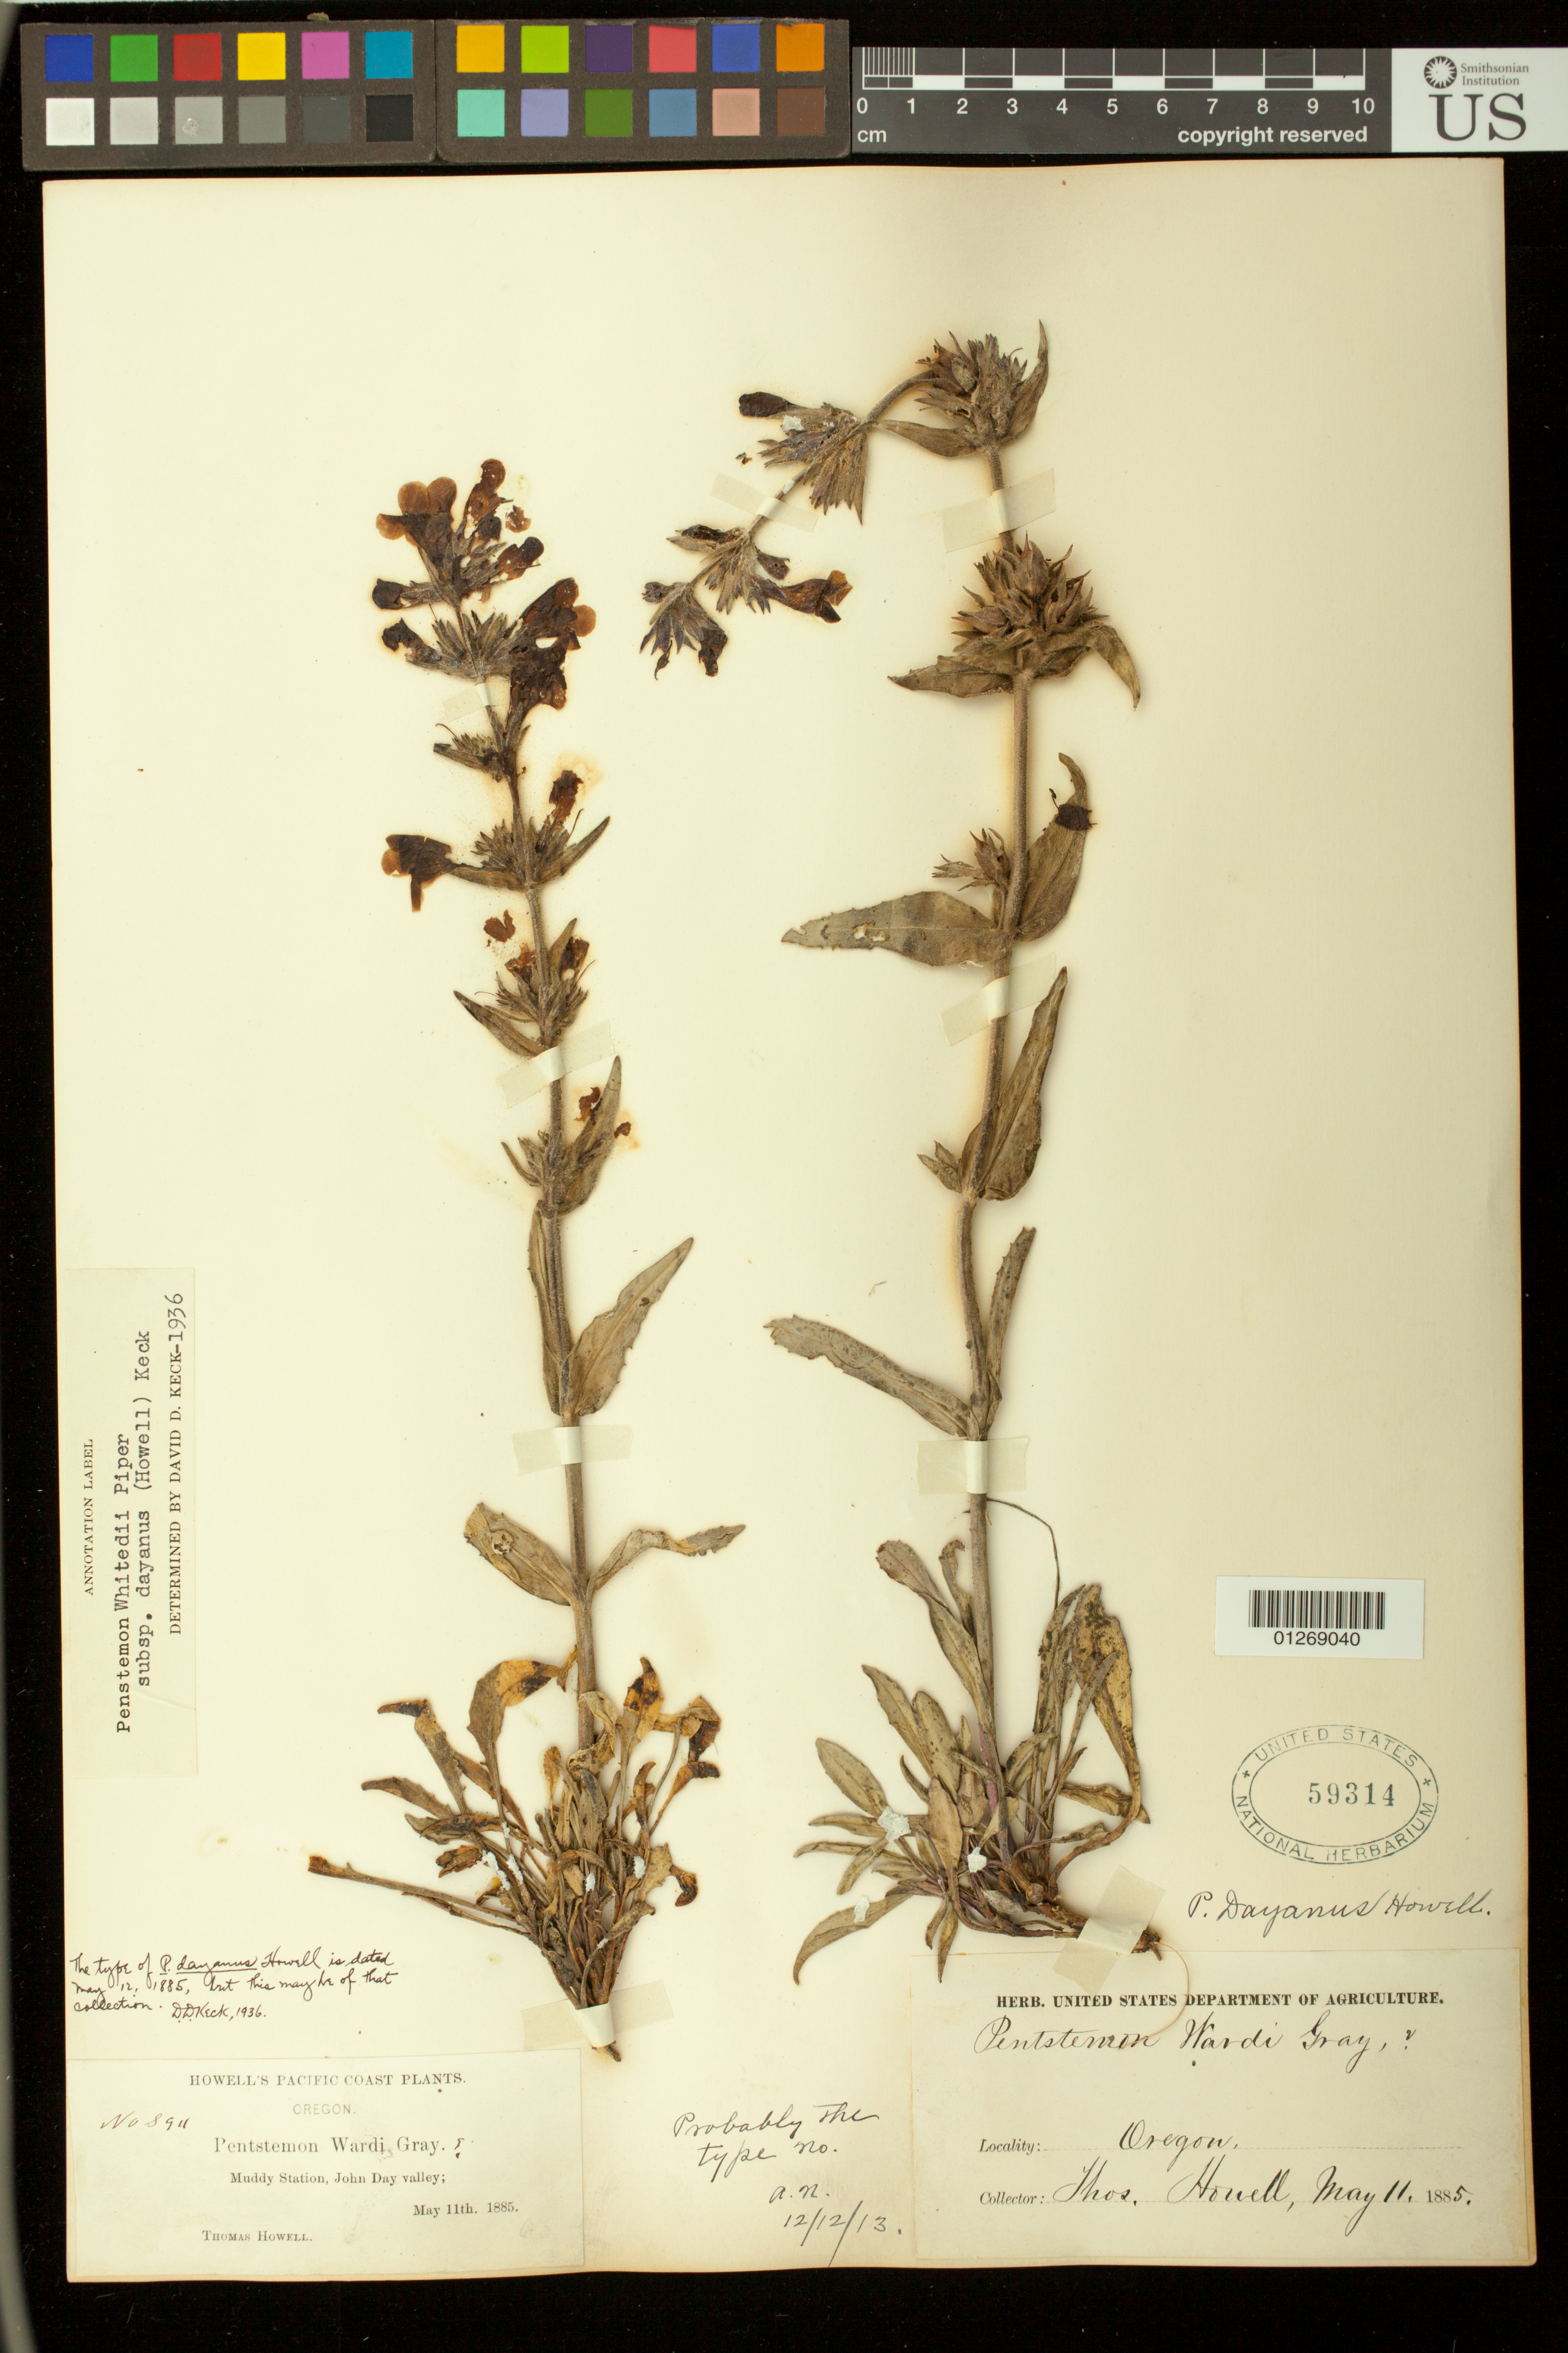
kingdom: Plantae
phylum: Tracheophyta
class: Magnoliopsida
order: Lamiales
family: Plantaginaceae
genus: Penstemon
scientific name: Penstemon dayanus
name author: Howell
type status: Possible Type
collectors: T. J. Howell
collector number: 894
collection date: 1885-05-11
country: United States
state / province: Oregon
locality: Muddy Station, John Day valley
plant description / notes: Protologue does not cite collection number or date: "Hillsides and plains, Muddy Station, John Day Valley Oregon". "Type specimen" at OSC (with same collection number) is dated 12 May 1885.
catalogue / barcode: US 59314